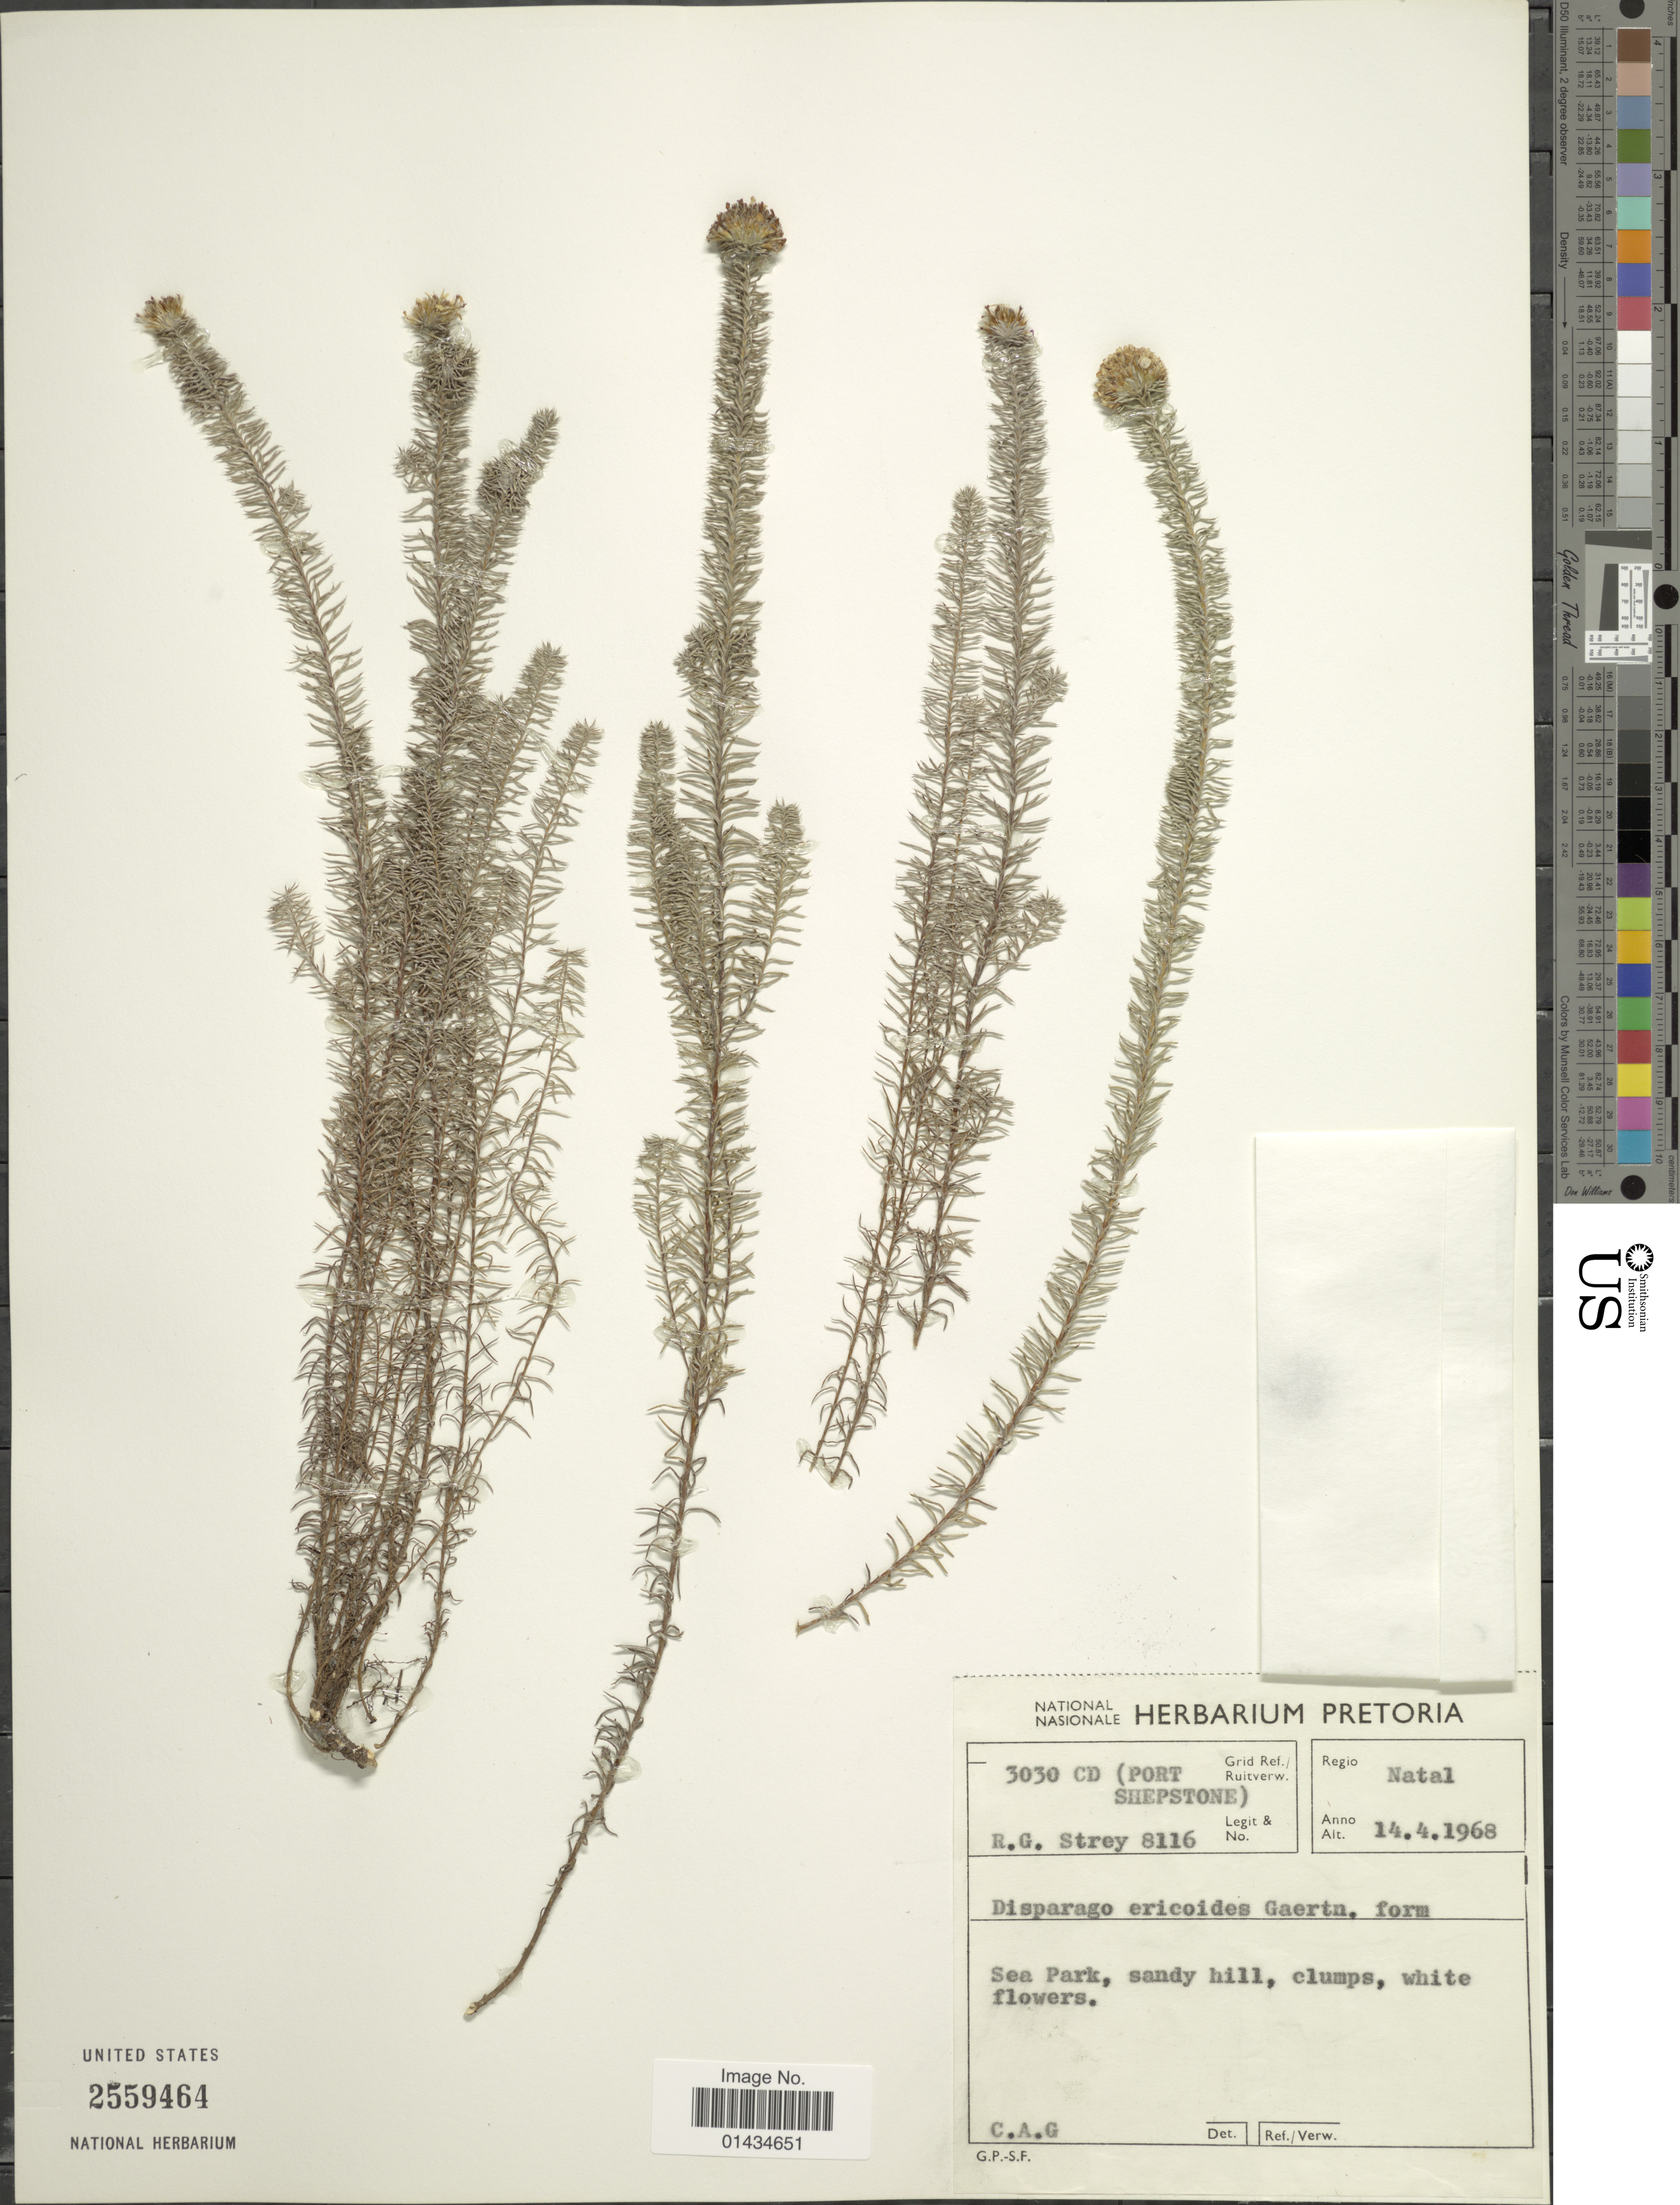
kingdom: Plantae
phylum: Tracheophyta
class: Magnoliopsida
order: Asterales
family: Asteraceae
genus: Disparago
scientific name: Disparago tortilis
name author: (DC.) Sch. Bip.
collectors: R. G. Strey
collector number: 8116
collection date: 1968-04-14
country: South Africa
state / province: KwaZulu-Natal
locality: Regio Natal, Sea Park, sandy hill, 3030 CD (Port Shepstone)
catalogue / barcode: US 2559464